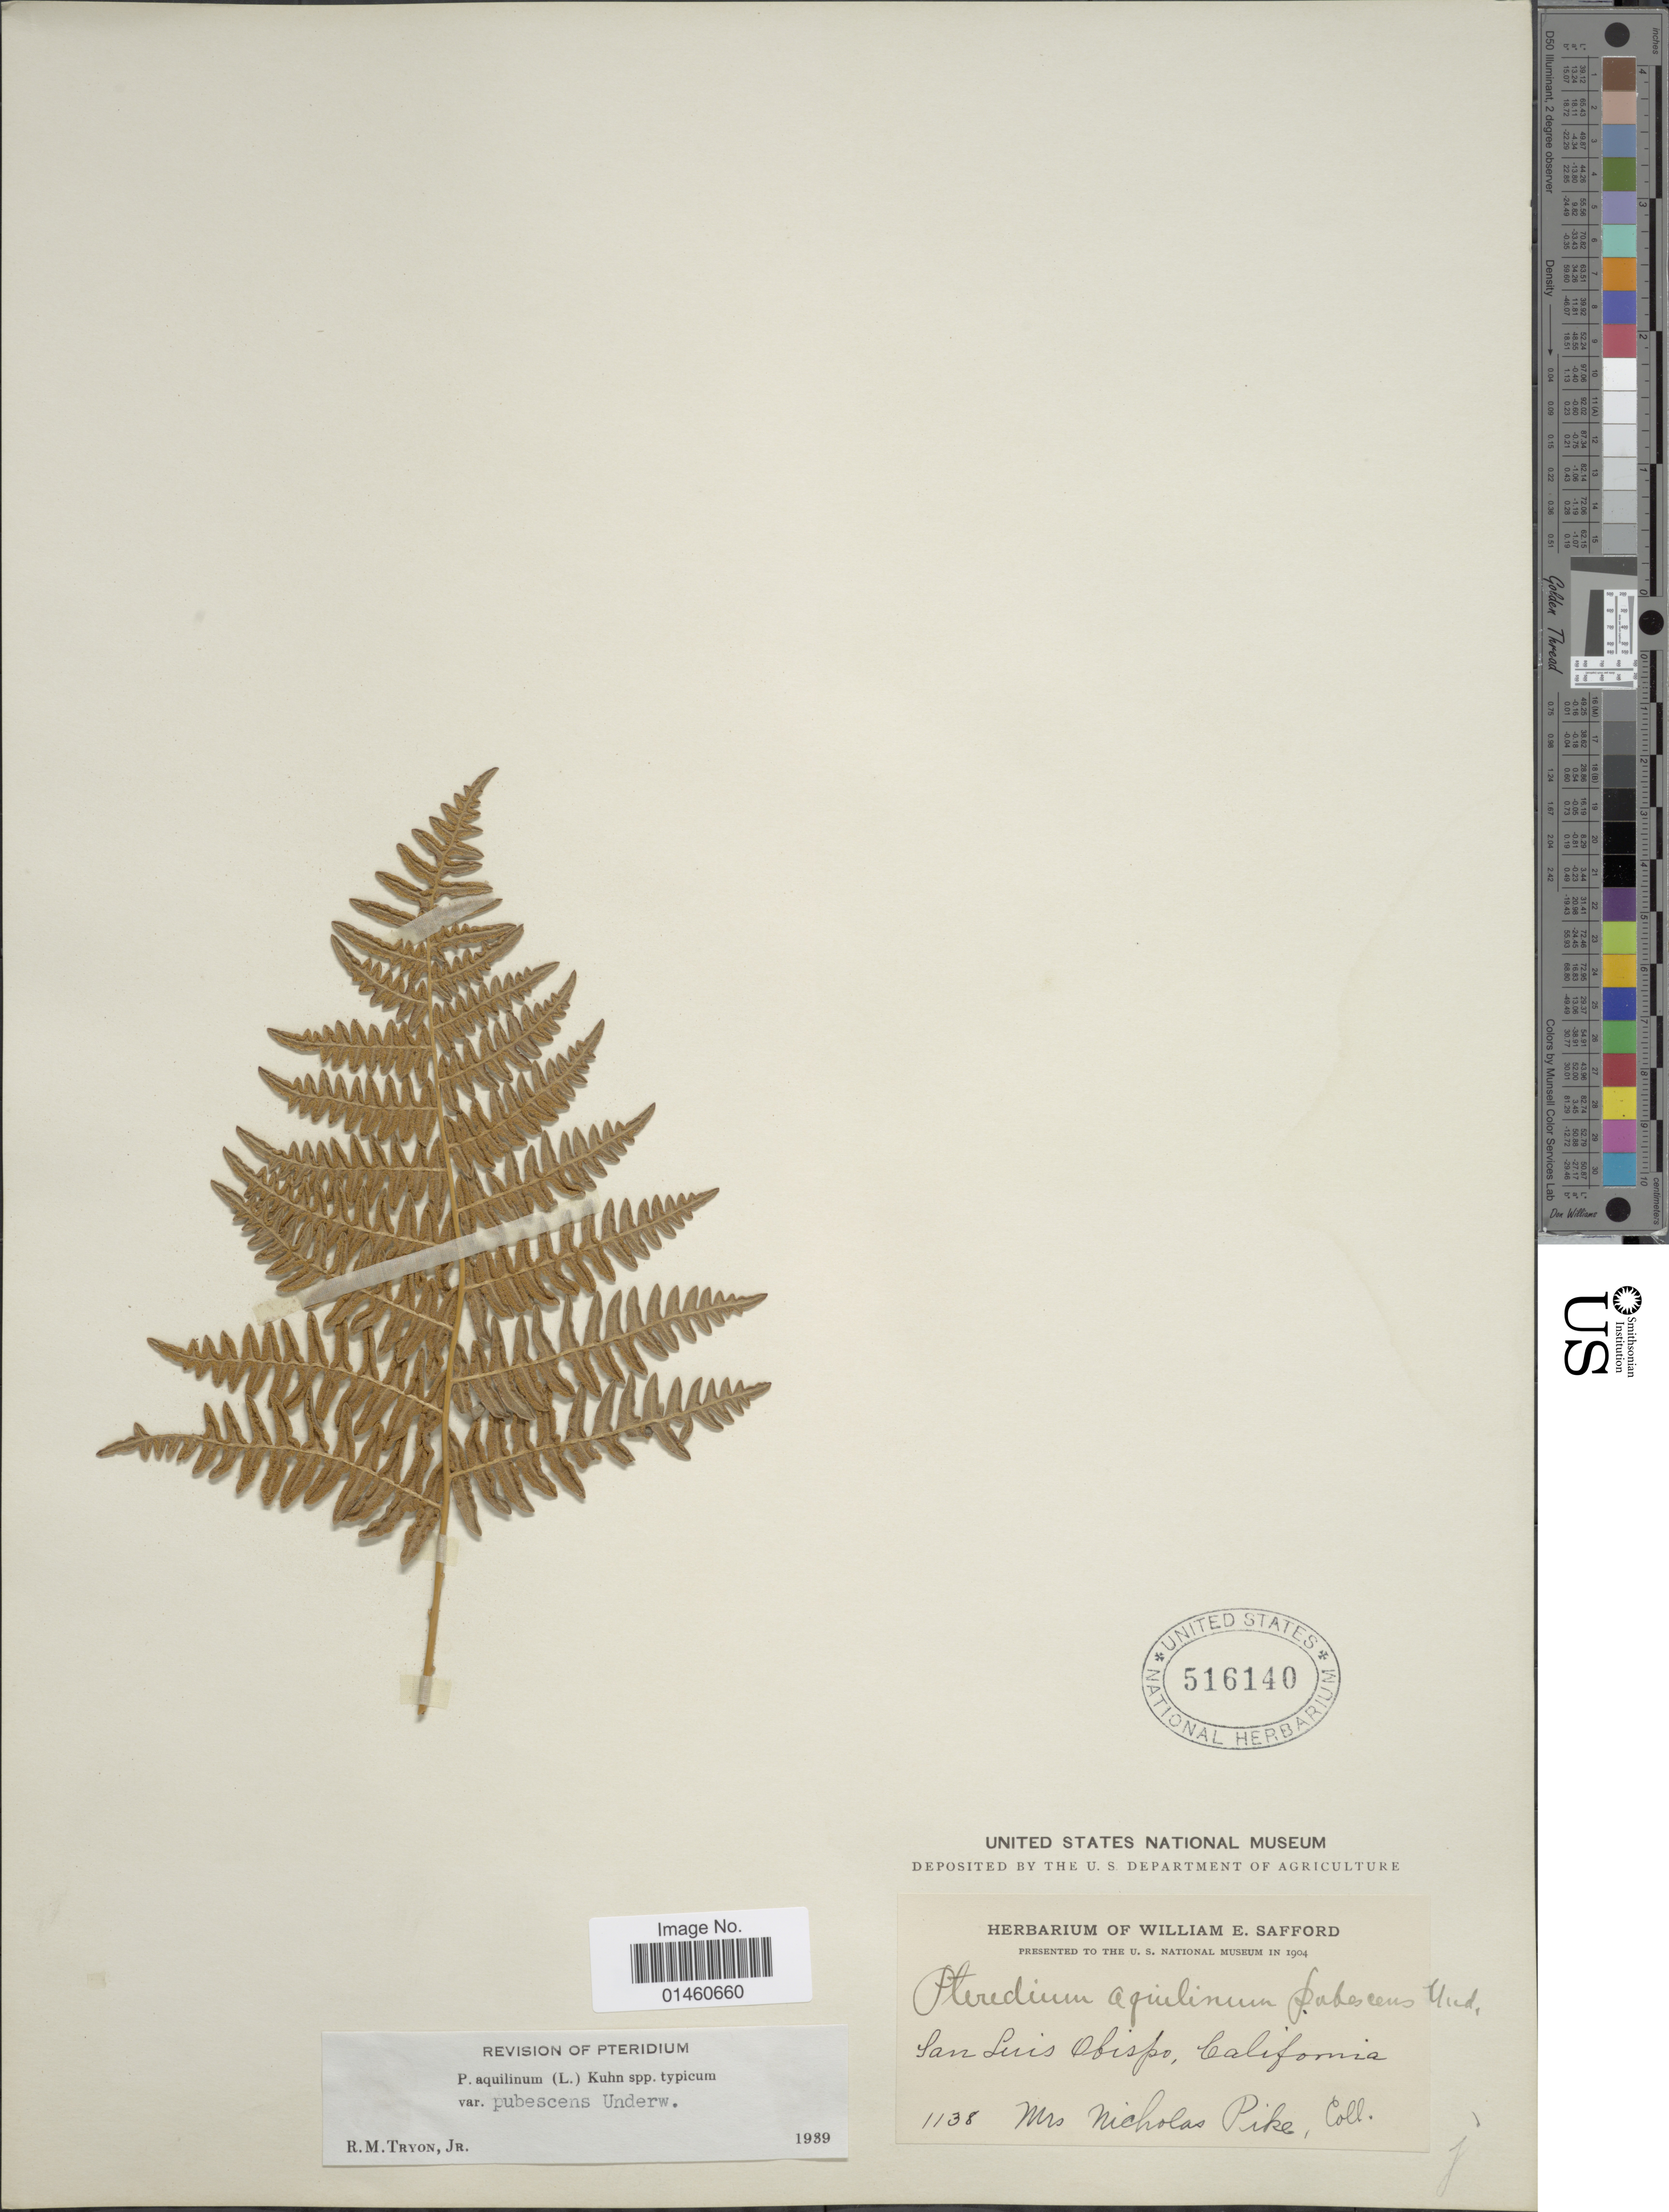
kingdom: Plantae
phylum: Tracheophyta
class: Polypodiopsida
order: Polypodiales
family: Dennstaedtiaceae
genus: Pteridium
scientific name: Pteridium pubescens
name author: (Underw.) Christenh.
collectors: N. Pike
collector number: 1138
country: United States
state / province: California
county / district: San Luis Obispo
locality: San Luis Obispo.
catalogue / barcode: US 516140